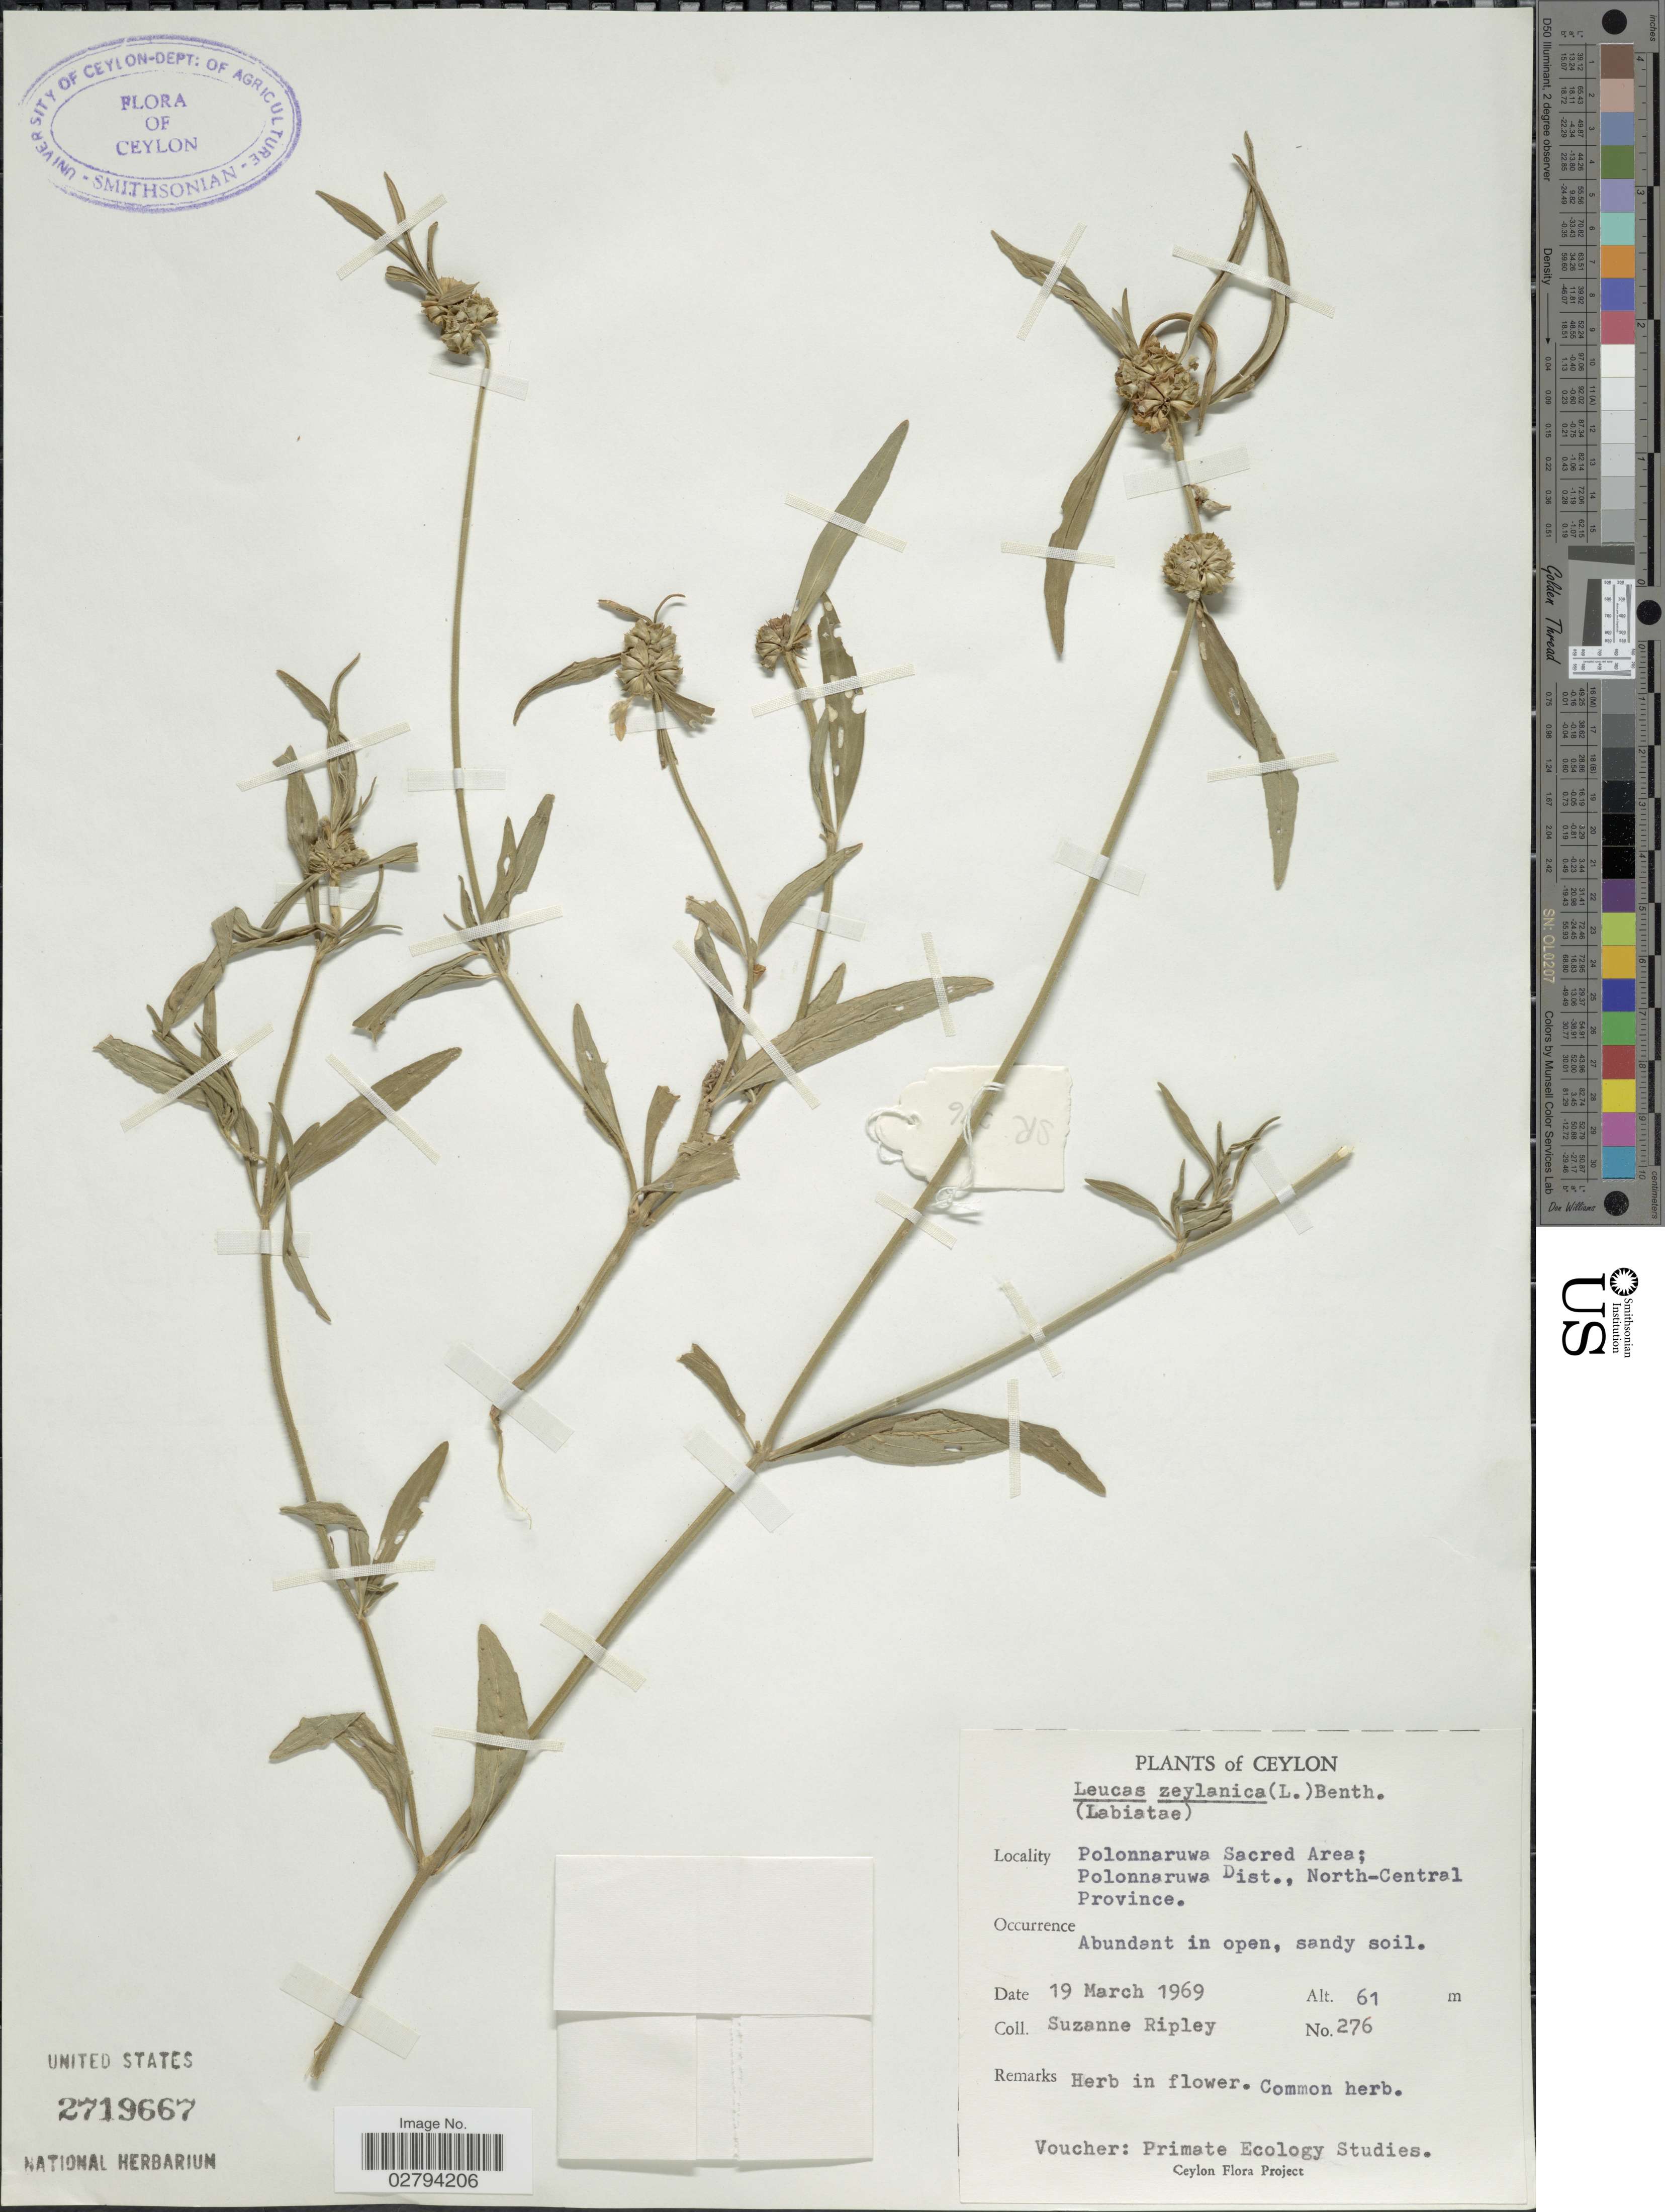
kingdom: Plantae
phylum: Tracheophyta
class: Magnoliopsida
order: Lamiales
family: Lamiaceae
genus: Leucas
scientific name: Leucas zeylanica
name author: (L.) W.T. Aiton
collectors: S. Ripley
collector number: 276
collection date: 1969-03-19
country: Sri Lanka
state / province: North Central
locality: Ceylon, Polonnaruwa Sacred Area; Polonnaruwa Dist., North-Central Province.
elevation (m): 61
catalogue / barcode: US 2719667